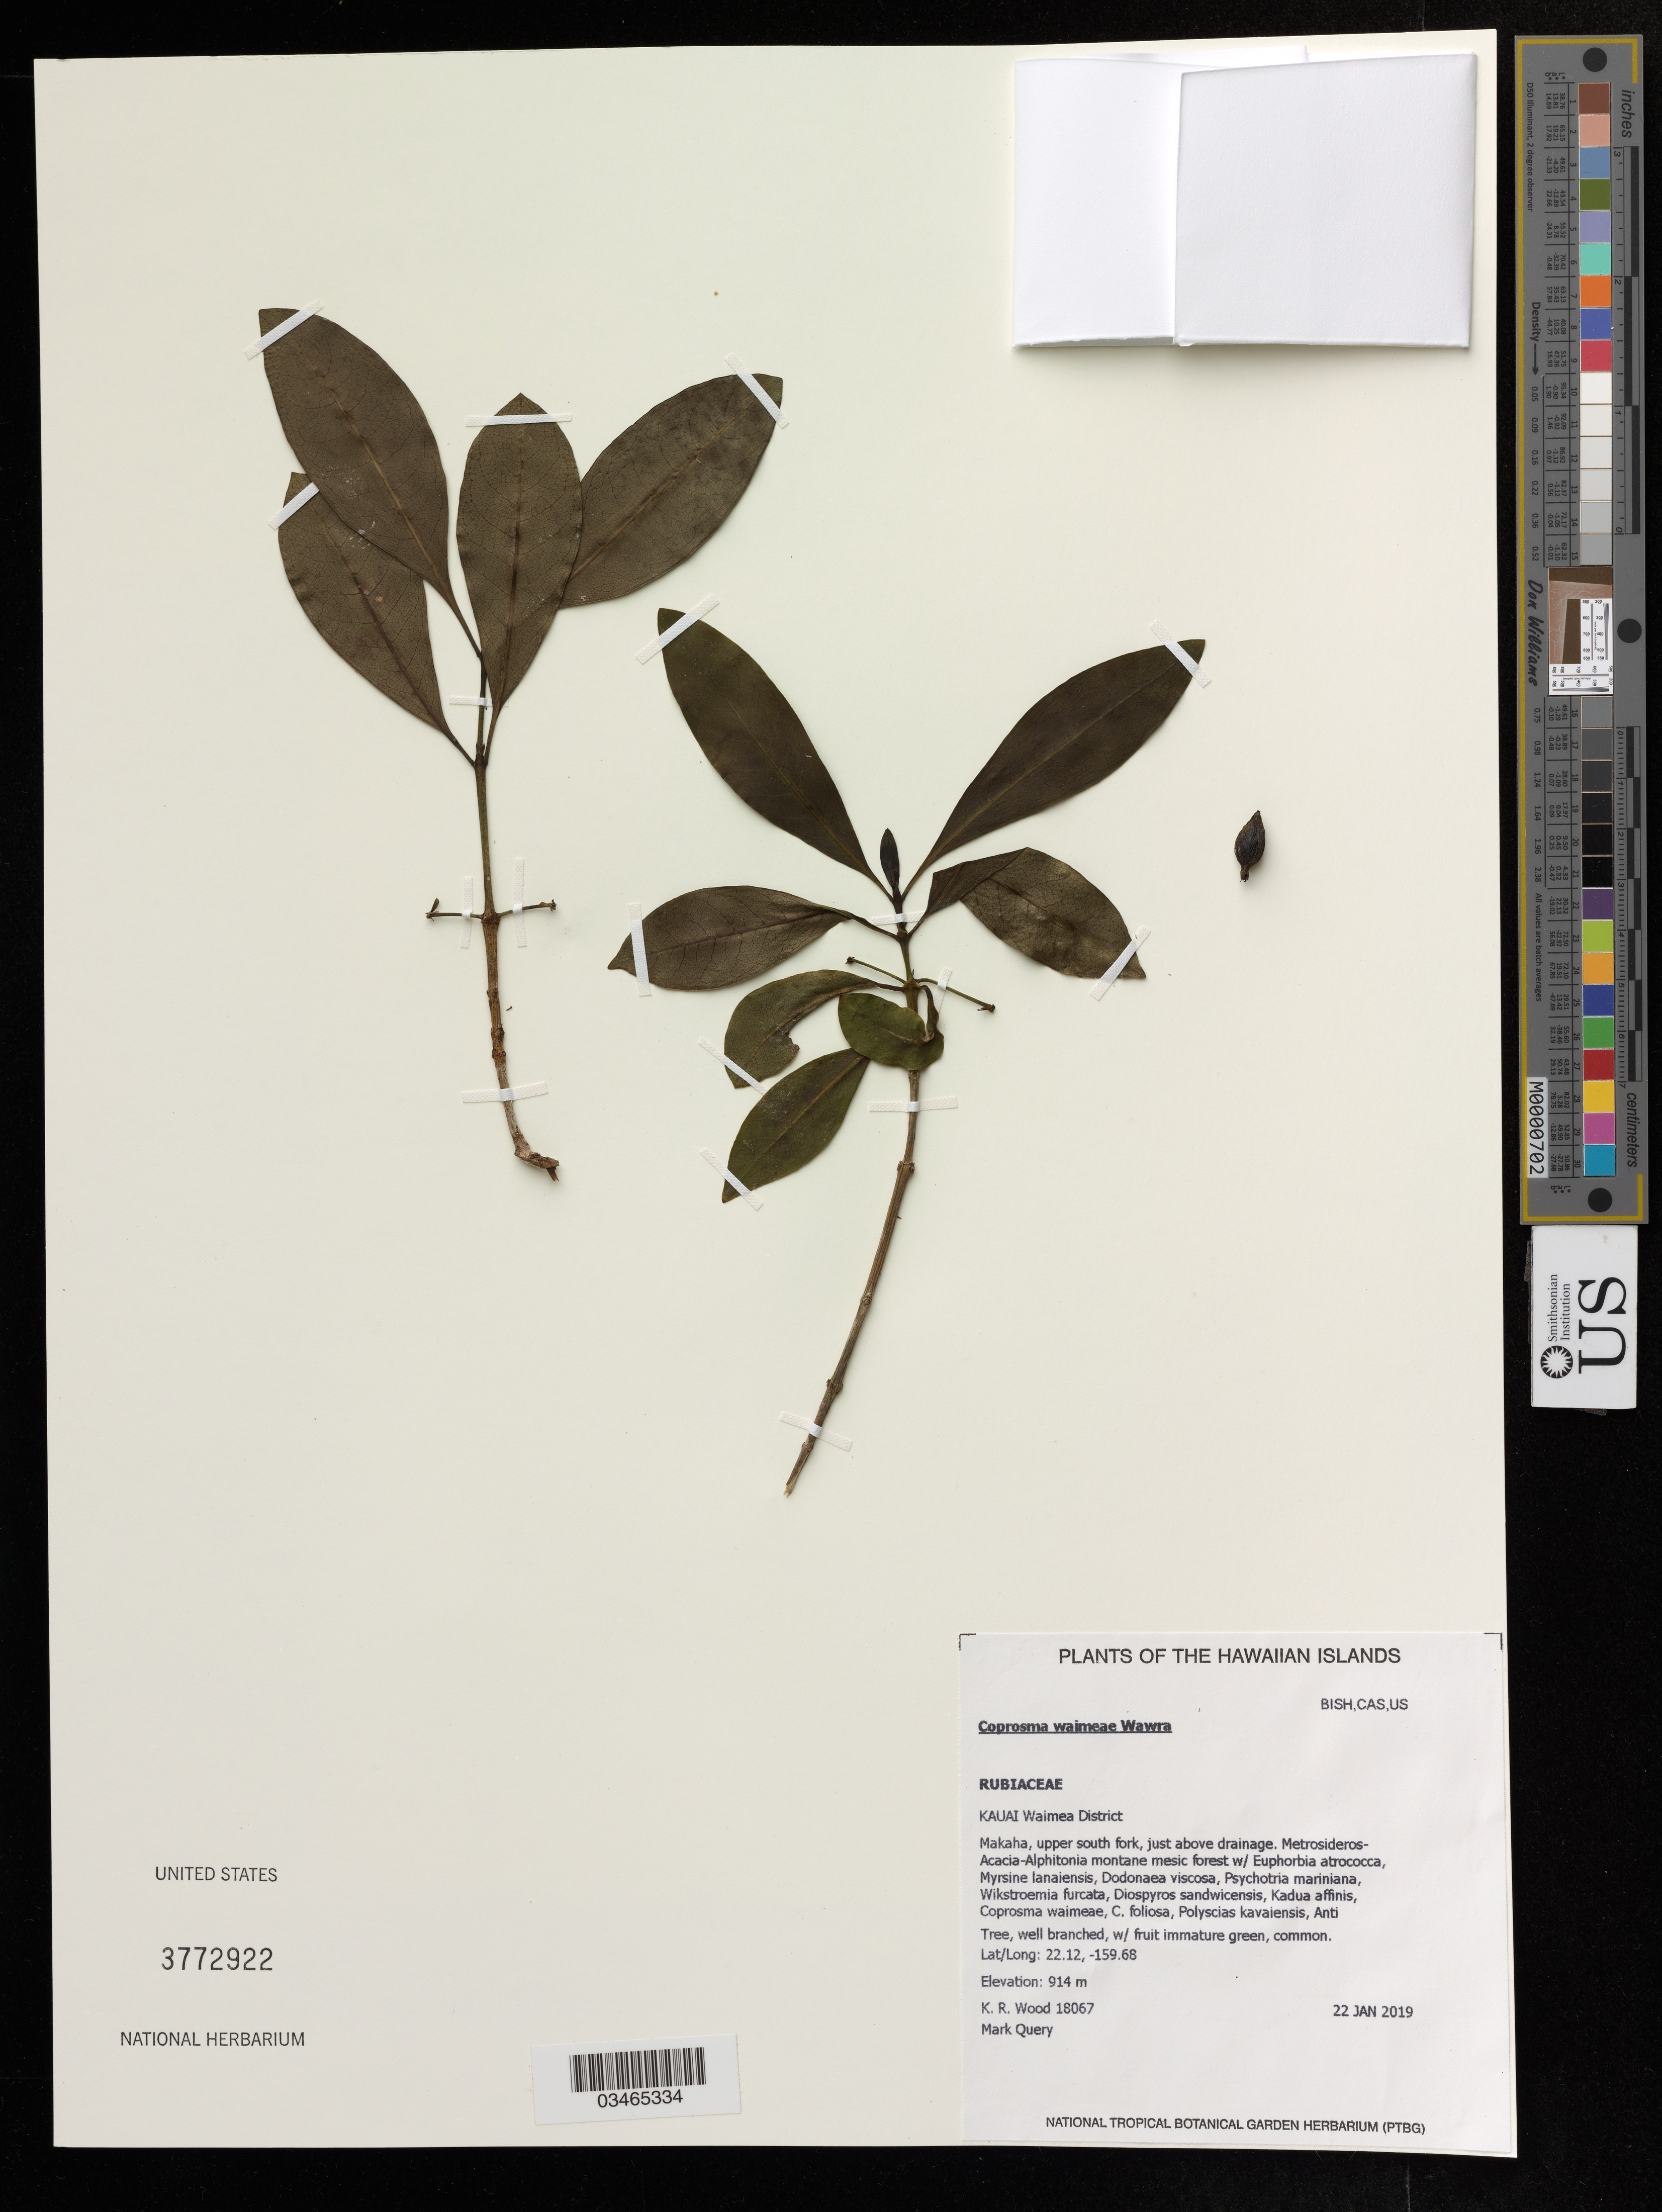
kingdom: Plantae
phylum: Tracheophyta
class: Magnoliopsida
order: Gentianales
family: Rubiaceae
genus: Coprosma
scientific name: Coprosma waimeae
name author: Wawra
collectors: K. R. Wood & M. Query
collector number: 18067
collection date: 2019-01-22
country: United States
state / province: Hawaii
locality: Kauai Waimea District, Makaha, upper south fork, just above drainage.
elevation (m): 914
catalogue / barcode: US 3772922